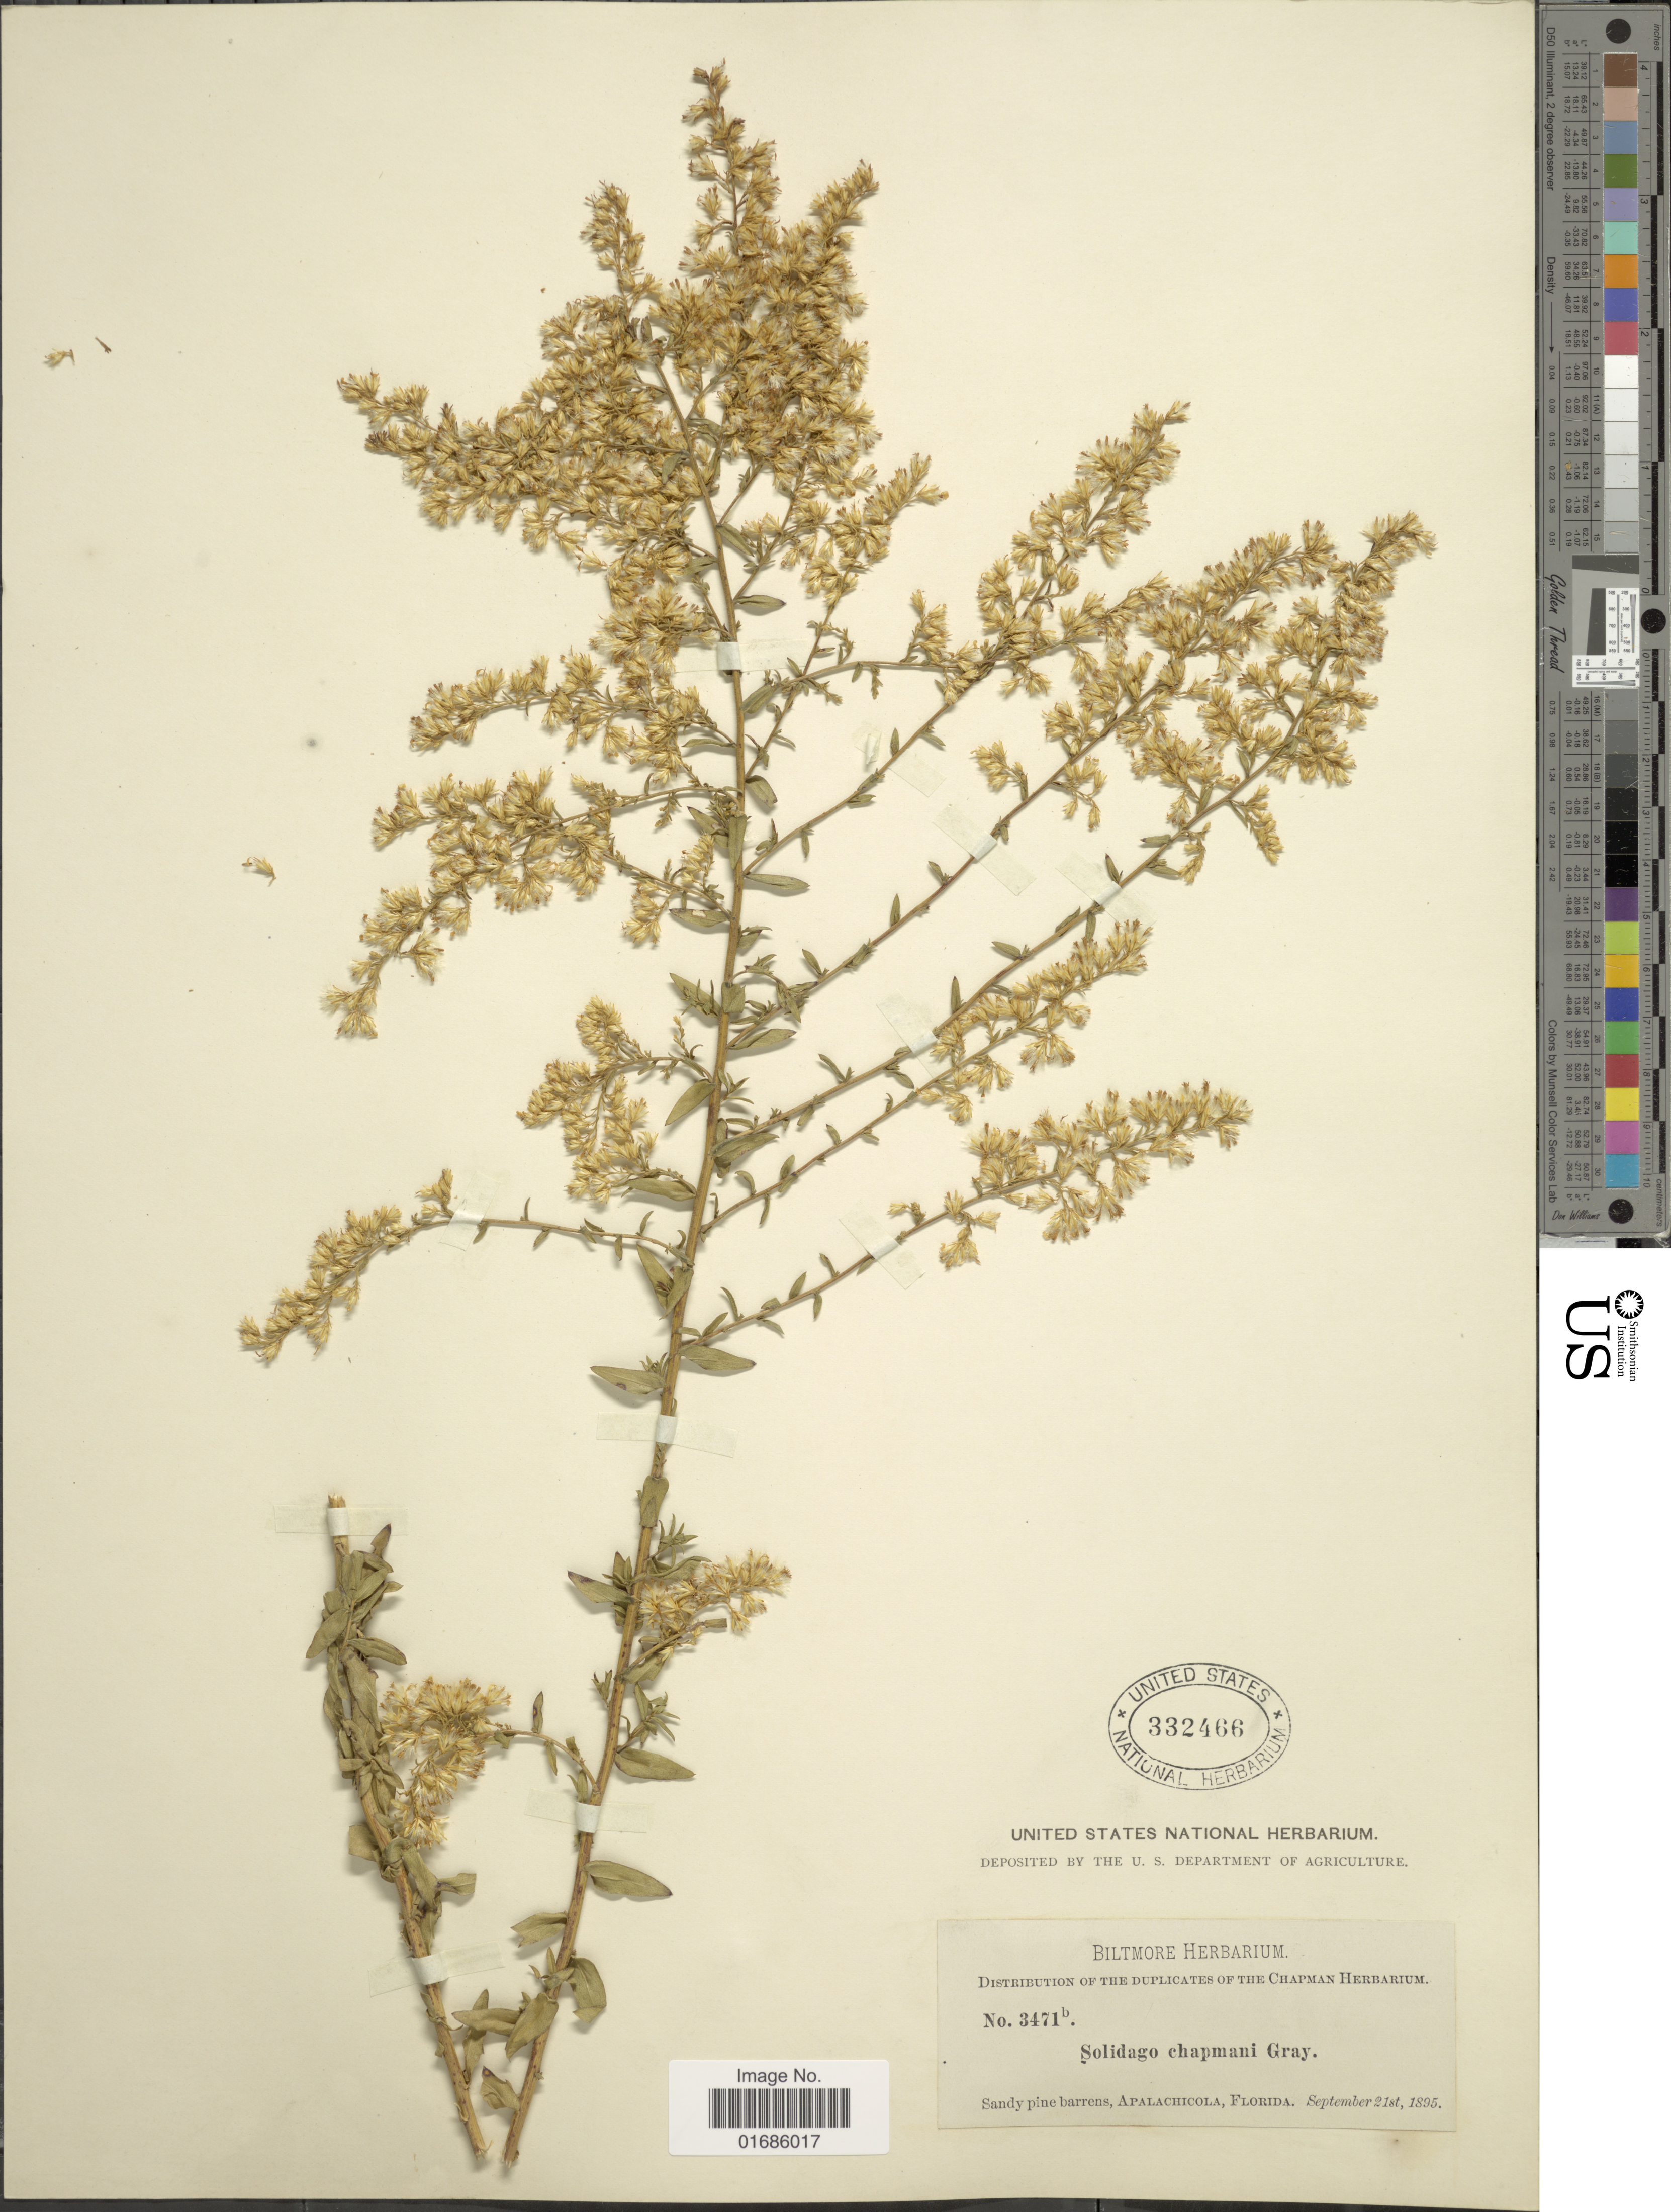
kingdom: Plantae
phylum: Tracheophyta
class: Magnoliopsida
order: Asterales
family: Asteraceae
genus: Solidago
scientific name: Solidago chapmanii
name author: Torr. & A. Gray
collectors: ex herb. Biltmore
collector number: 3471b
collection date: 1895-09-21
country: United States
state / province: Florida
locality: Apalachicola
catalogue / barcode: US 332466